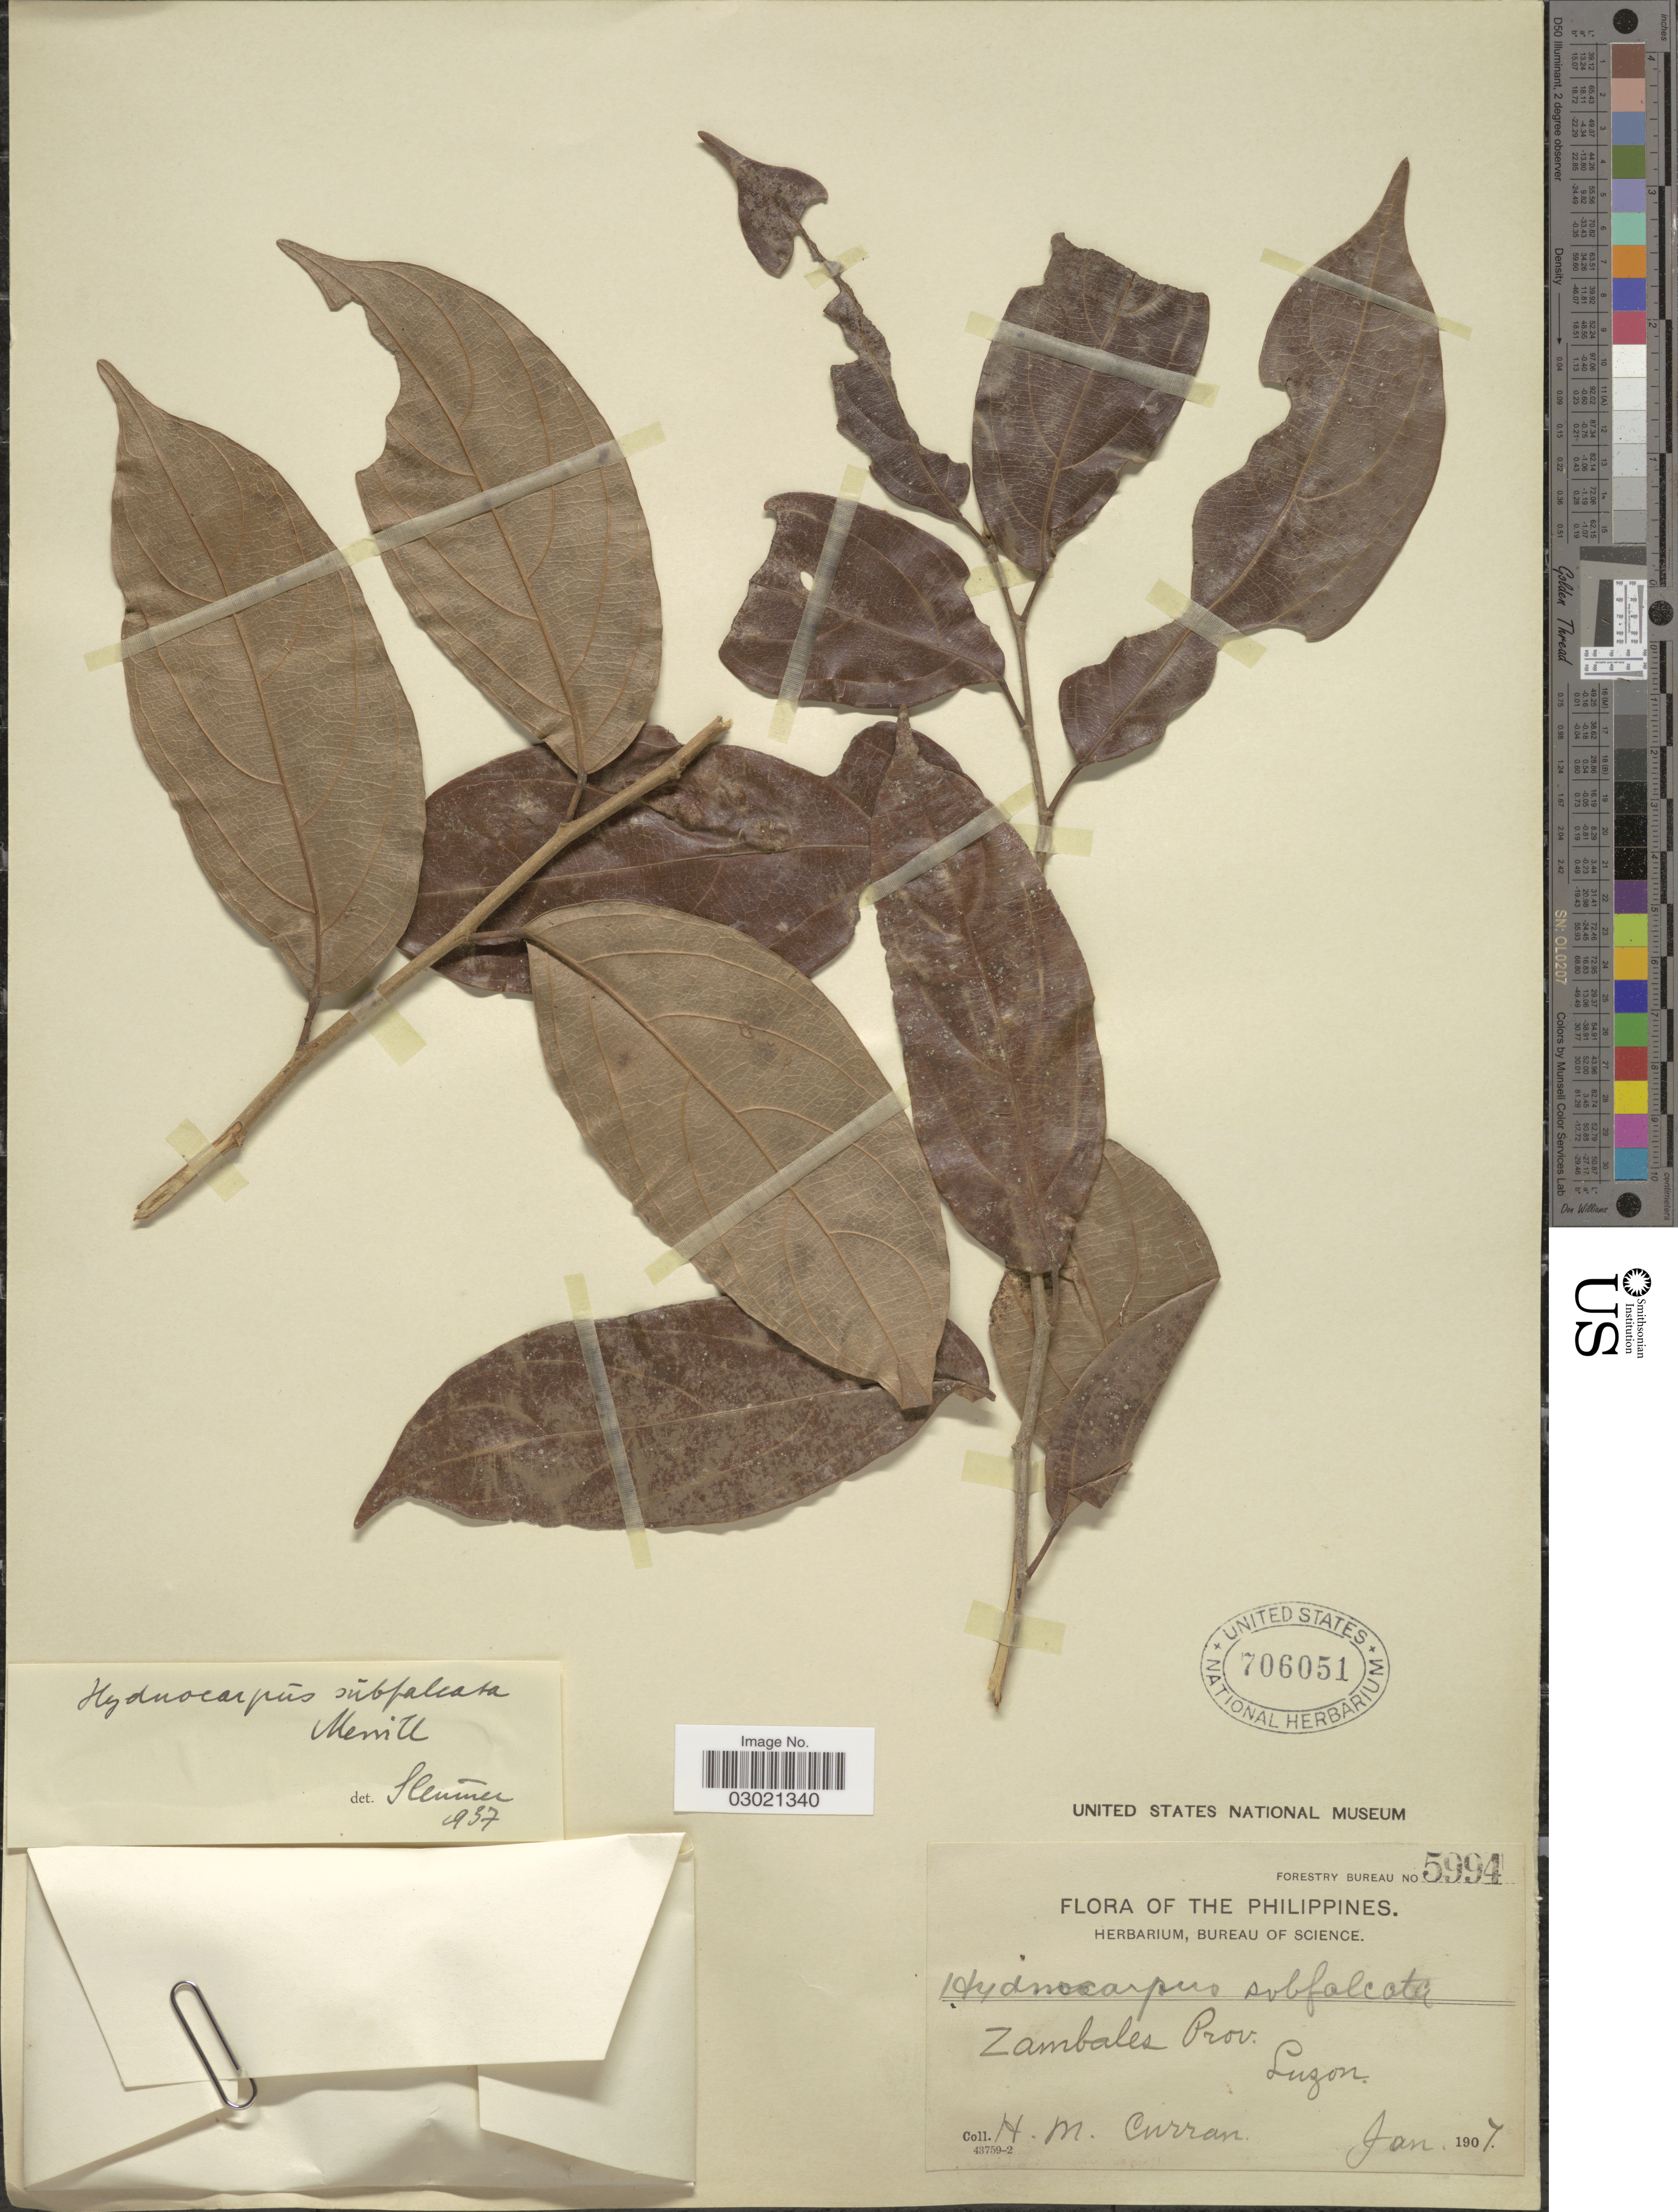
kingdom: Plantae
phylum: Tracheophyta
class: Magnoliopsida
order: Malpighiales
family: Achariaceae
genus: Hydnocarpus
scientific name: Hydnocarpus subfalcatus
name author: Merr.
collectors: H. M. Curran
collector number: Forestry Bureau 5994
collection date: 1907-01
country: Philippines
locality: Zambales Prov. Luzon.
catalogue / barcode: US 706051